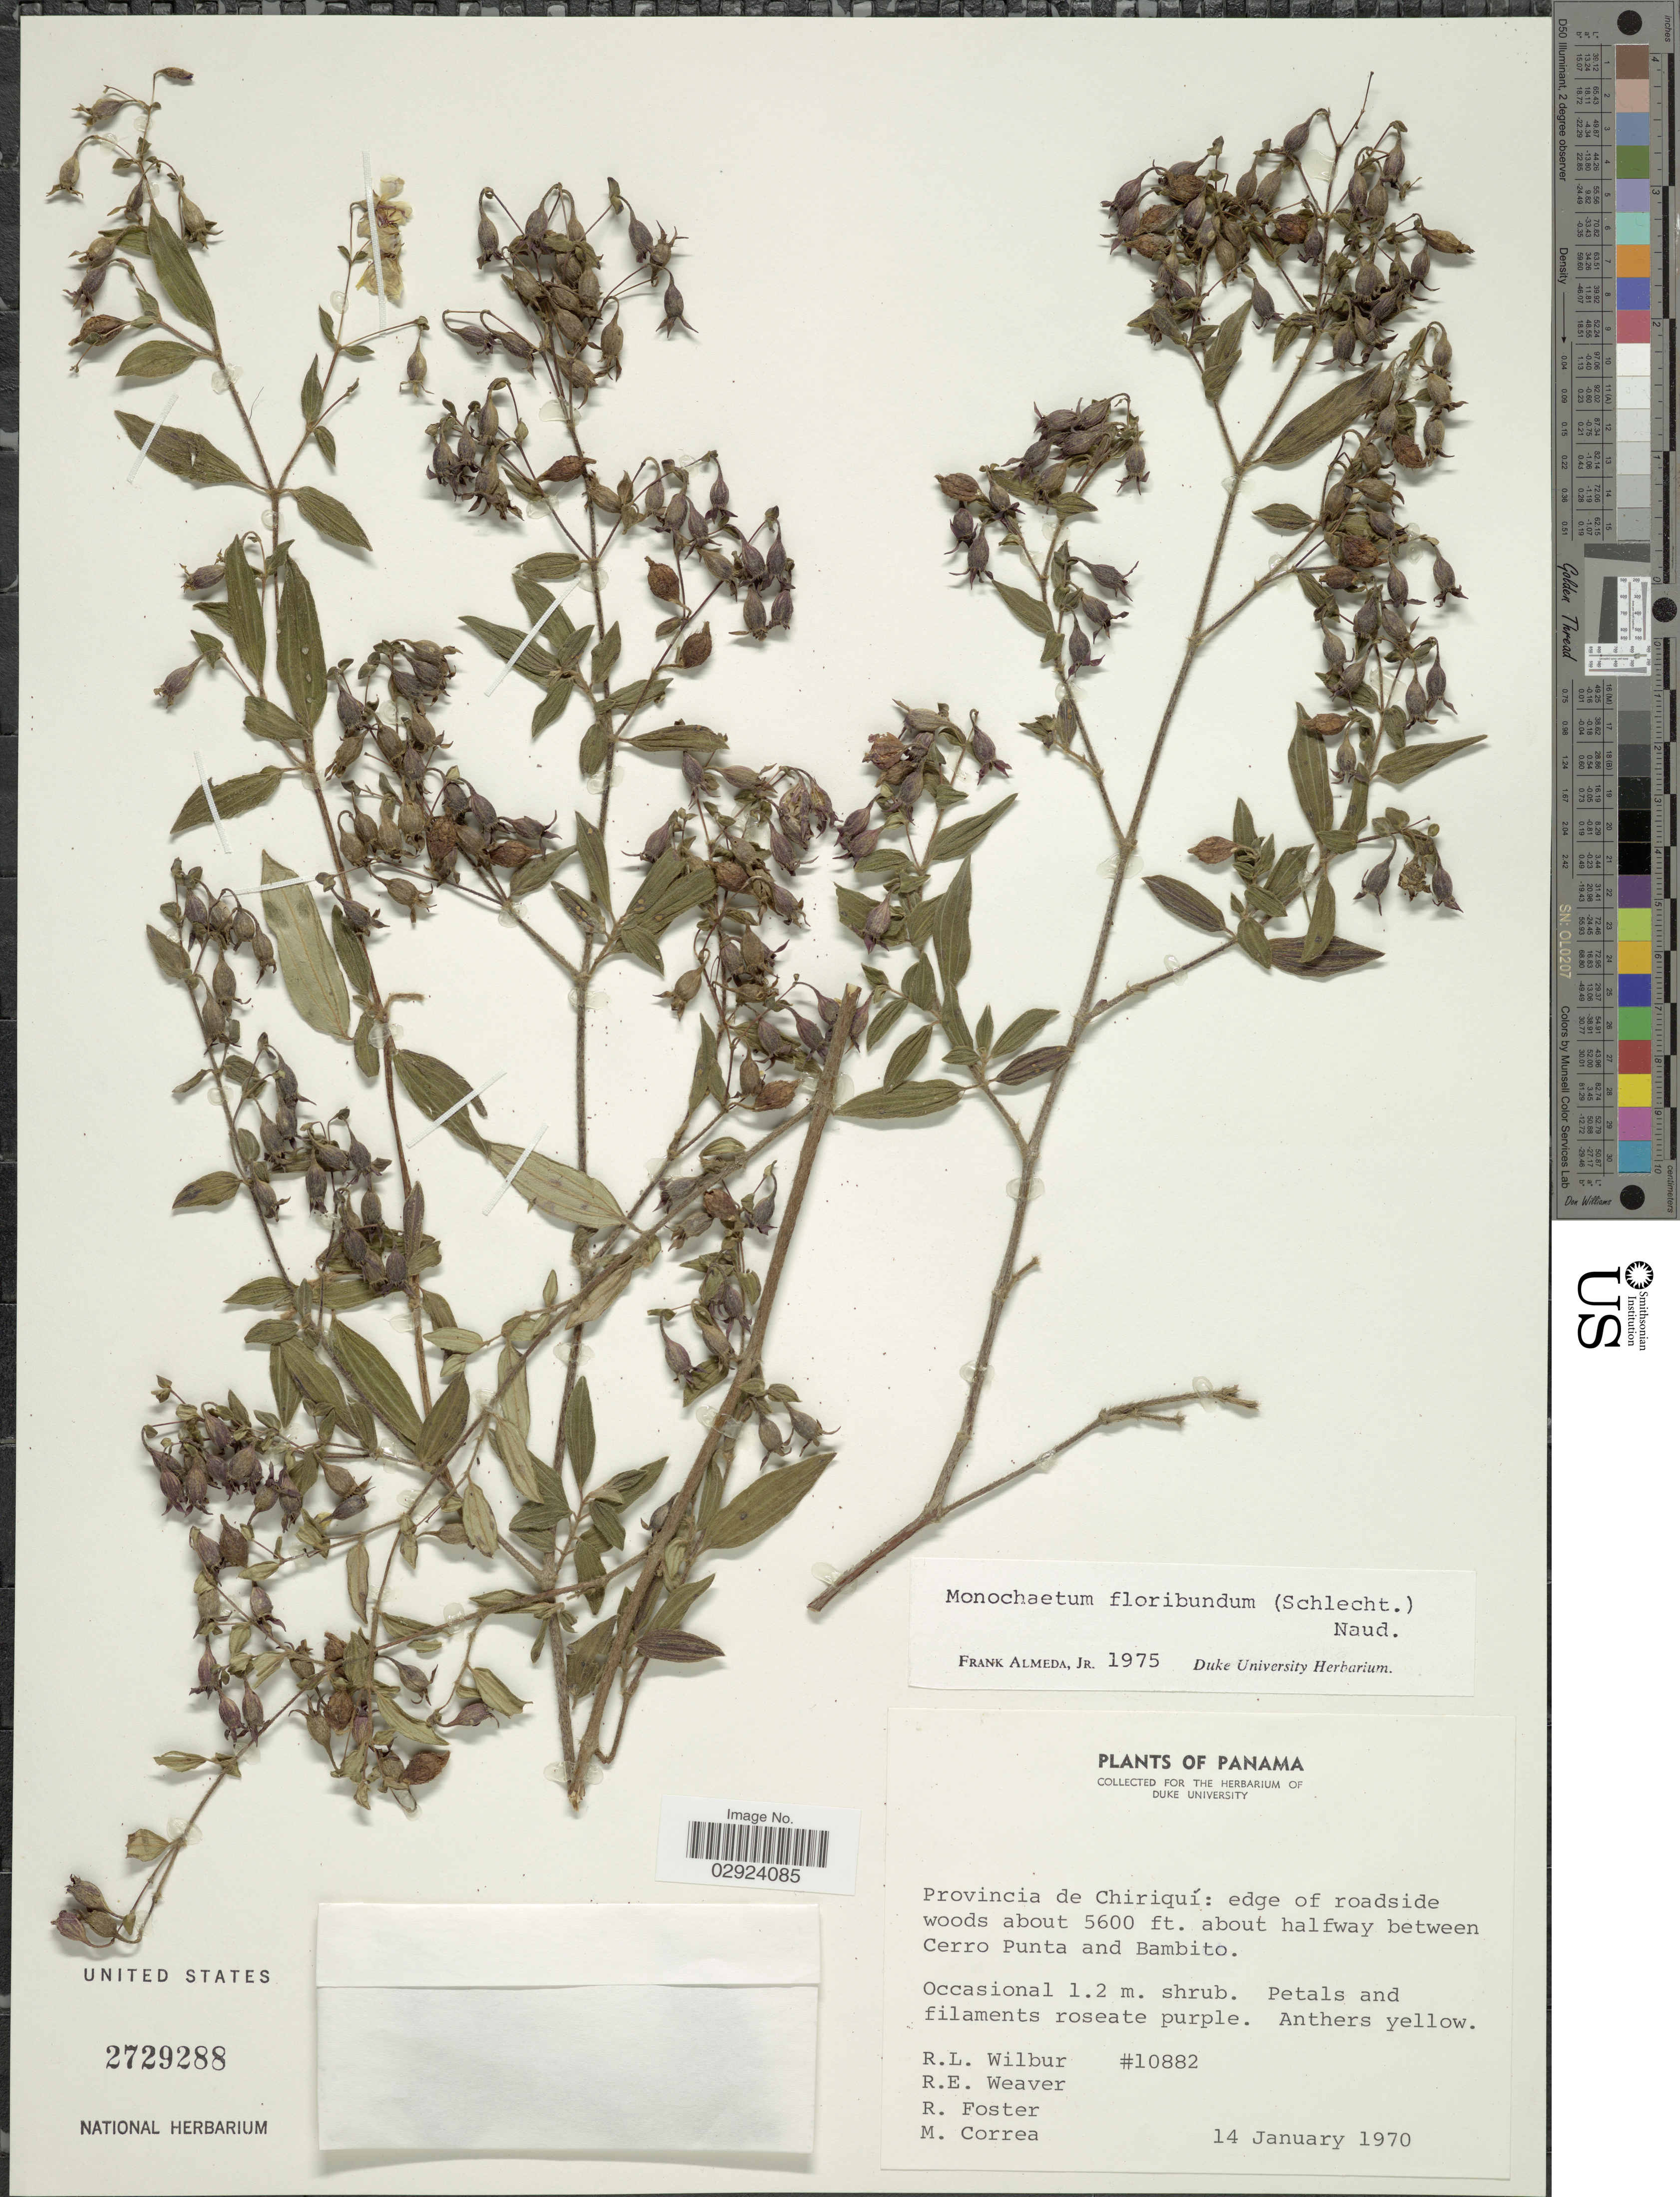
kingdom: Plantae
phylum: Tracheophyta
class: Magnoliopsida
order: Myrtales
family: Melastomataceae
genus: Monochaetum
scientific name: Monochaetum floribundum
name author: (Schltdl.) Naudin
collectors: R. L. Wilbur, R. E. Weaver, R. Foster & M. Correa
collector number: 10882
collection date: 1970-01-14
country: Panama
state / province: Chiriqui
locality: Provincia de Chiriquí: edge of roadside woods, about halfway between Cerro Punta and Bambito.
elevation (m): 1707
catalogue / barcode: US 2729288